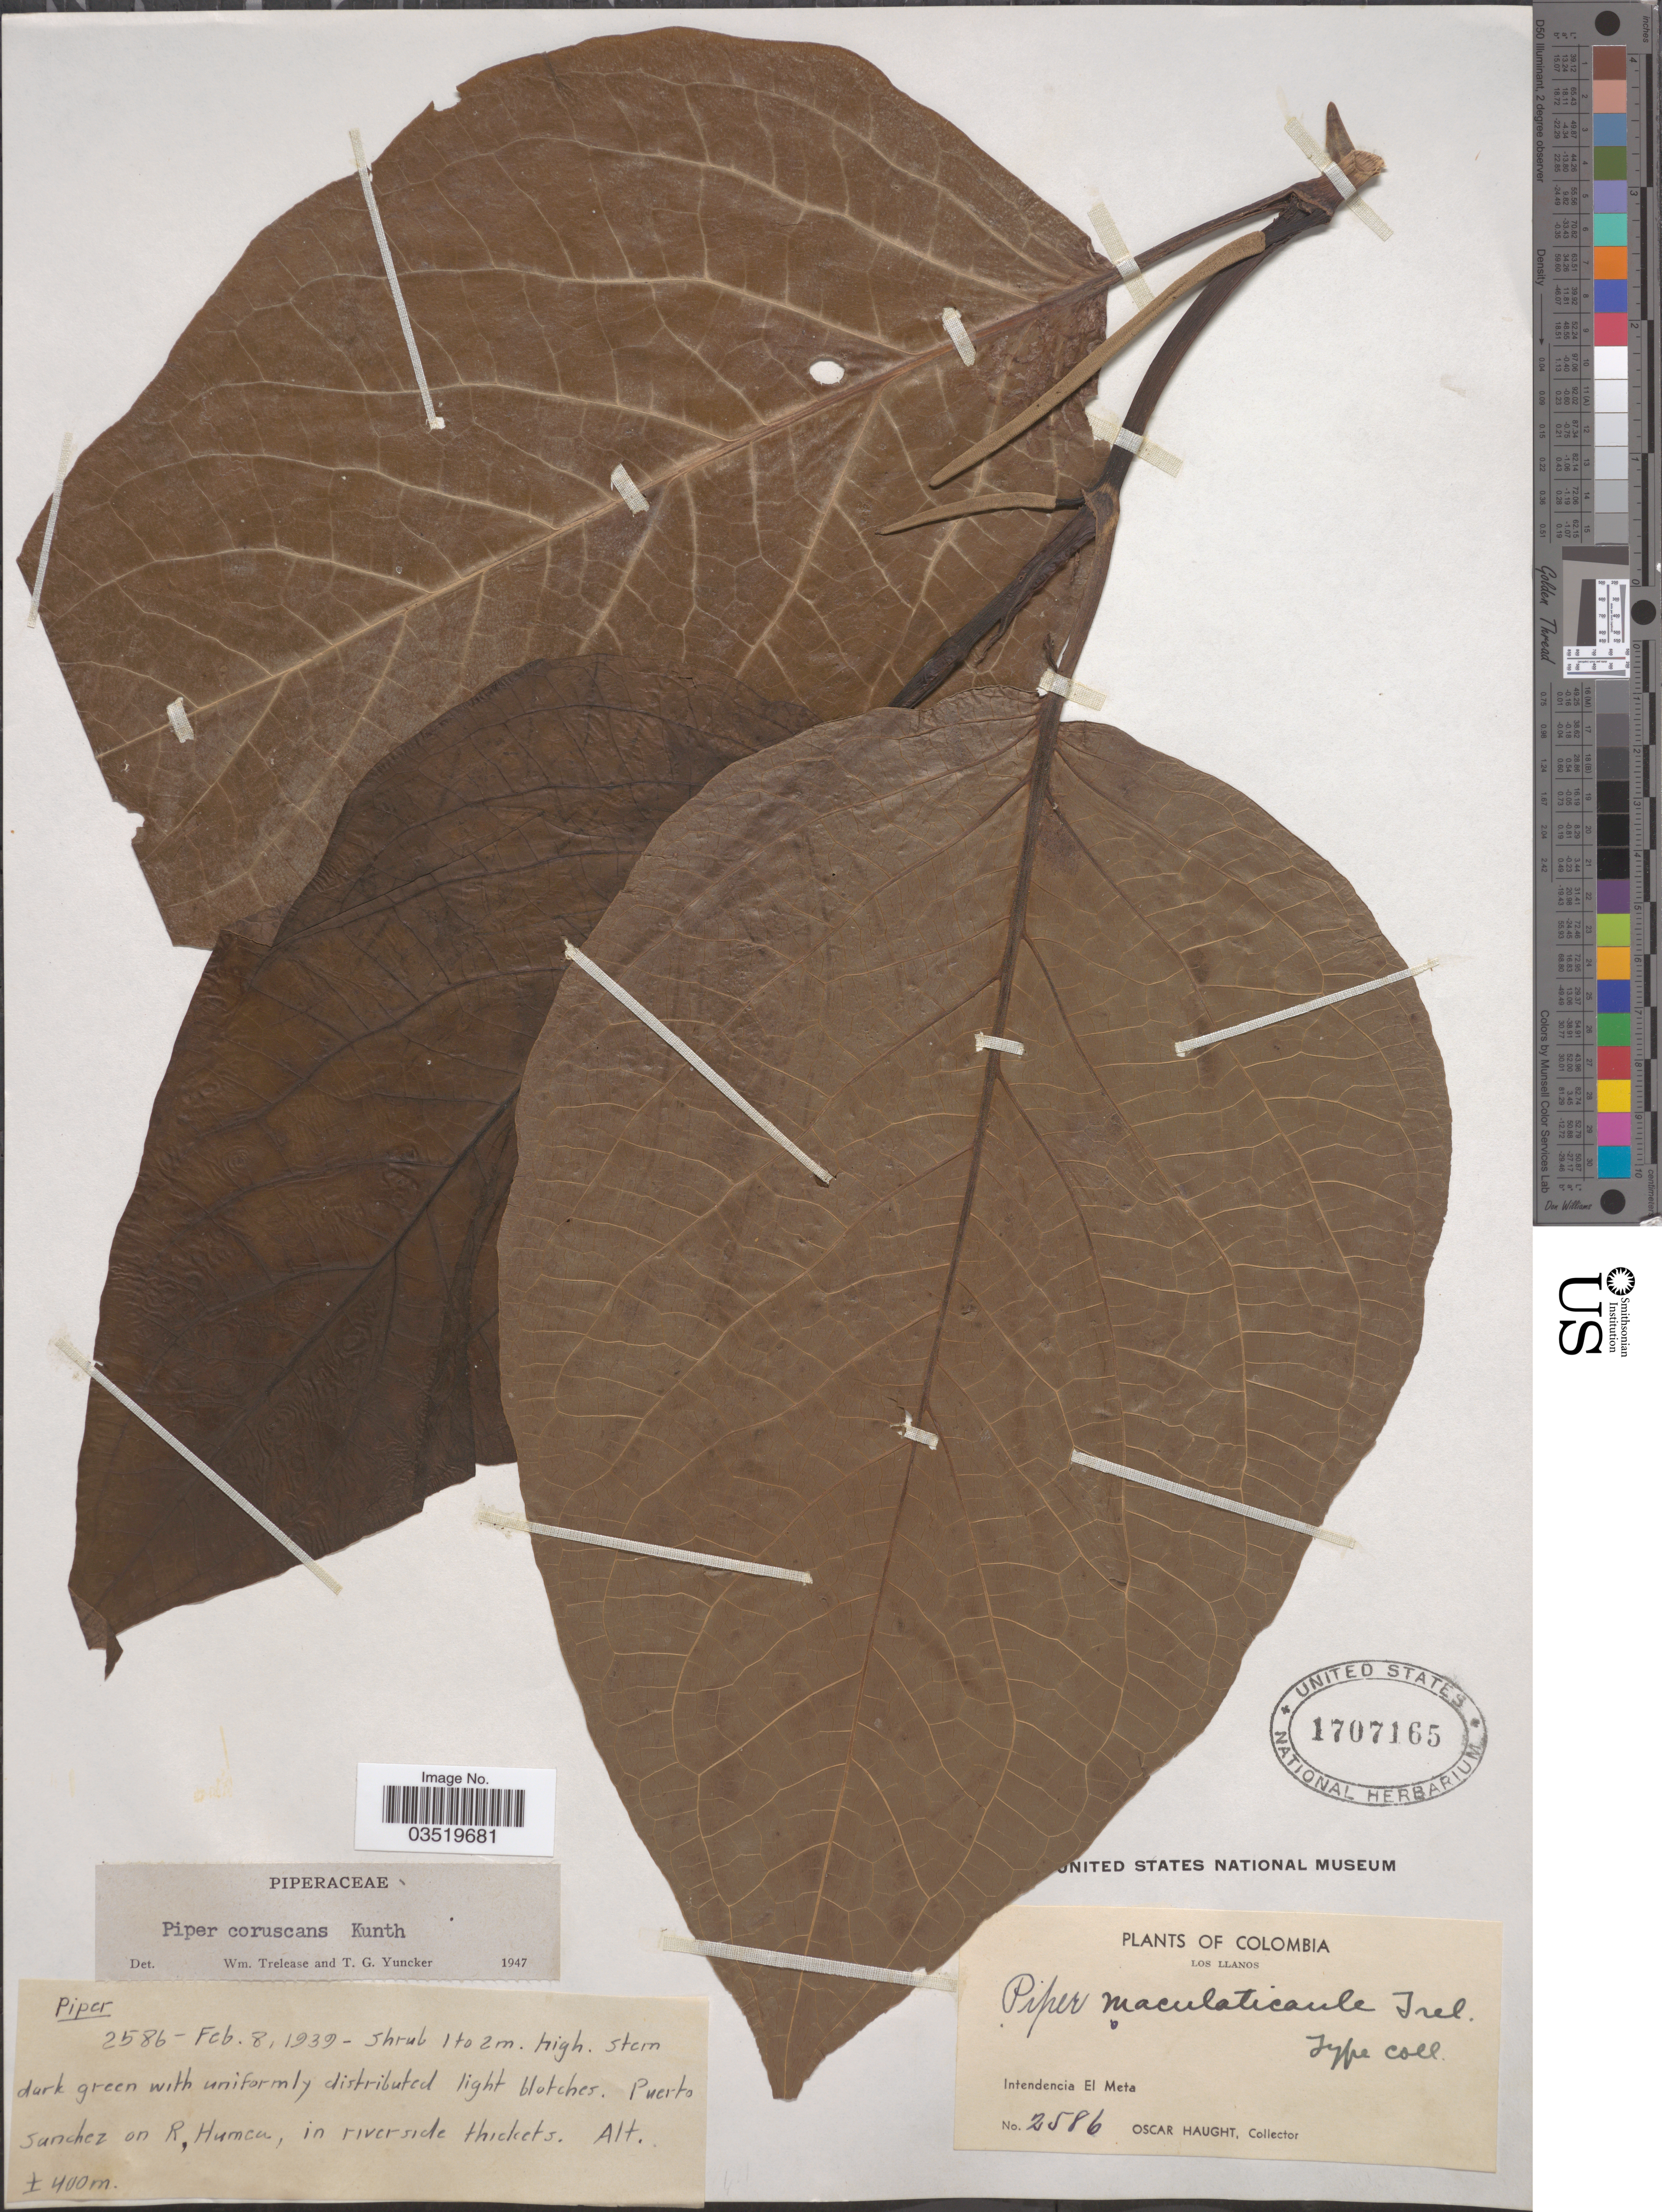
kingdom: Plantae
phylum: Tracheophyta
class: Magnoliopsida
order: Piperales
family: Piperaceae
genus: Piper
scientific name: Piper coruscans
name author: Kunth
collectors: O. L. Haught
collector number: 2586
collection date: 1939-02-08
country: Colombia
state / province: Meta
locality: Los Llanos. Intendencia El Meta. Puerto Sanchez on R. Humca, in riverside thickets.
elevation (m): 400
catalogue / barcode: US 1707165